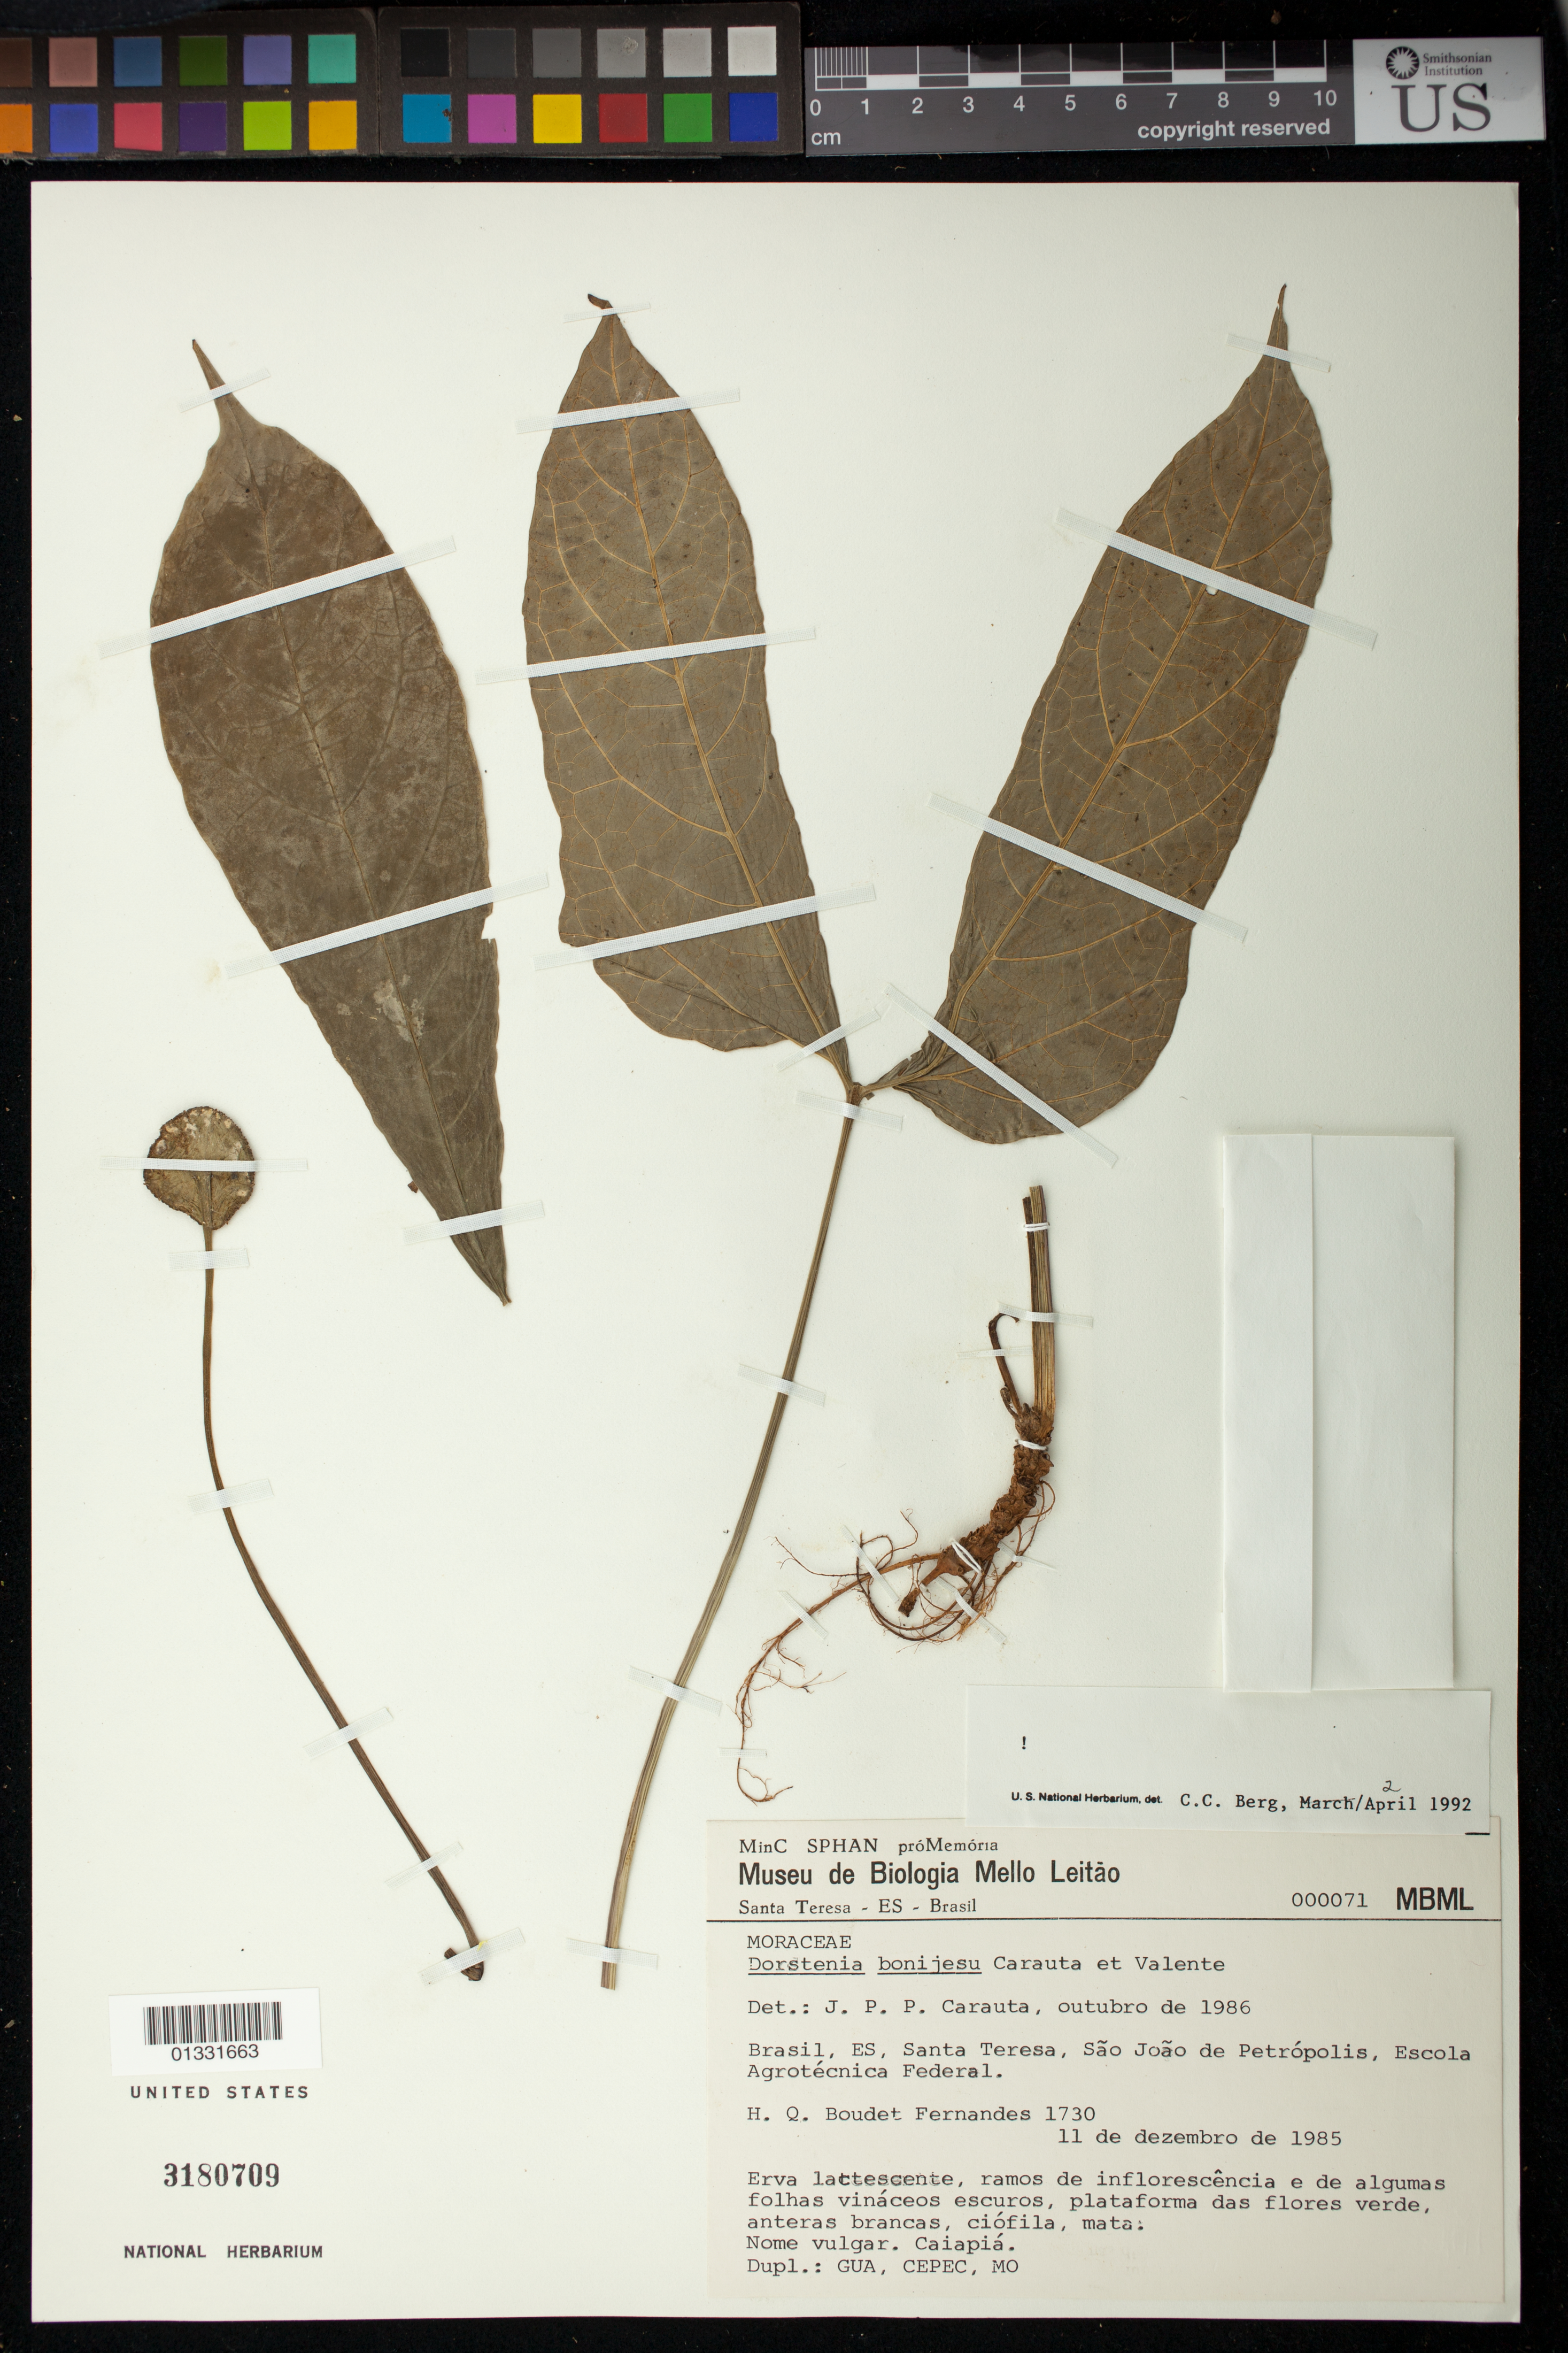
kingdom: Plantae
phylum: Tracheophyta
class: Magnoliopsida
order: Rosales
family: Moraceae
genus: Dorstenia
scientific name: Dorstenia bonijesu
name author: Carauta & C. Valente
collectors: H. Q. Boudet Fernandes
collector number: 1730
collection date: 1985-12-11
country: Brazil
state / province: Espírito Santo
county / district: Santa Teresa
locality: São João de Petrópolis, Escola Agrotécnica Federal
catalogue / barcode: US 3180709